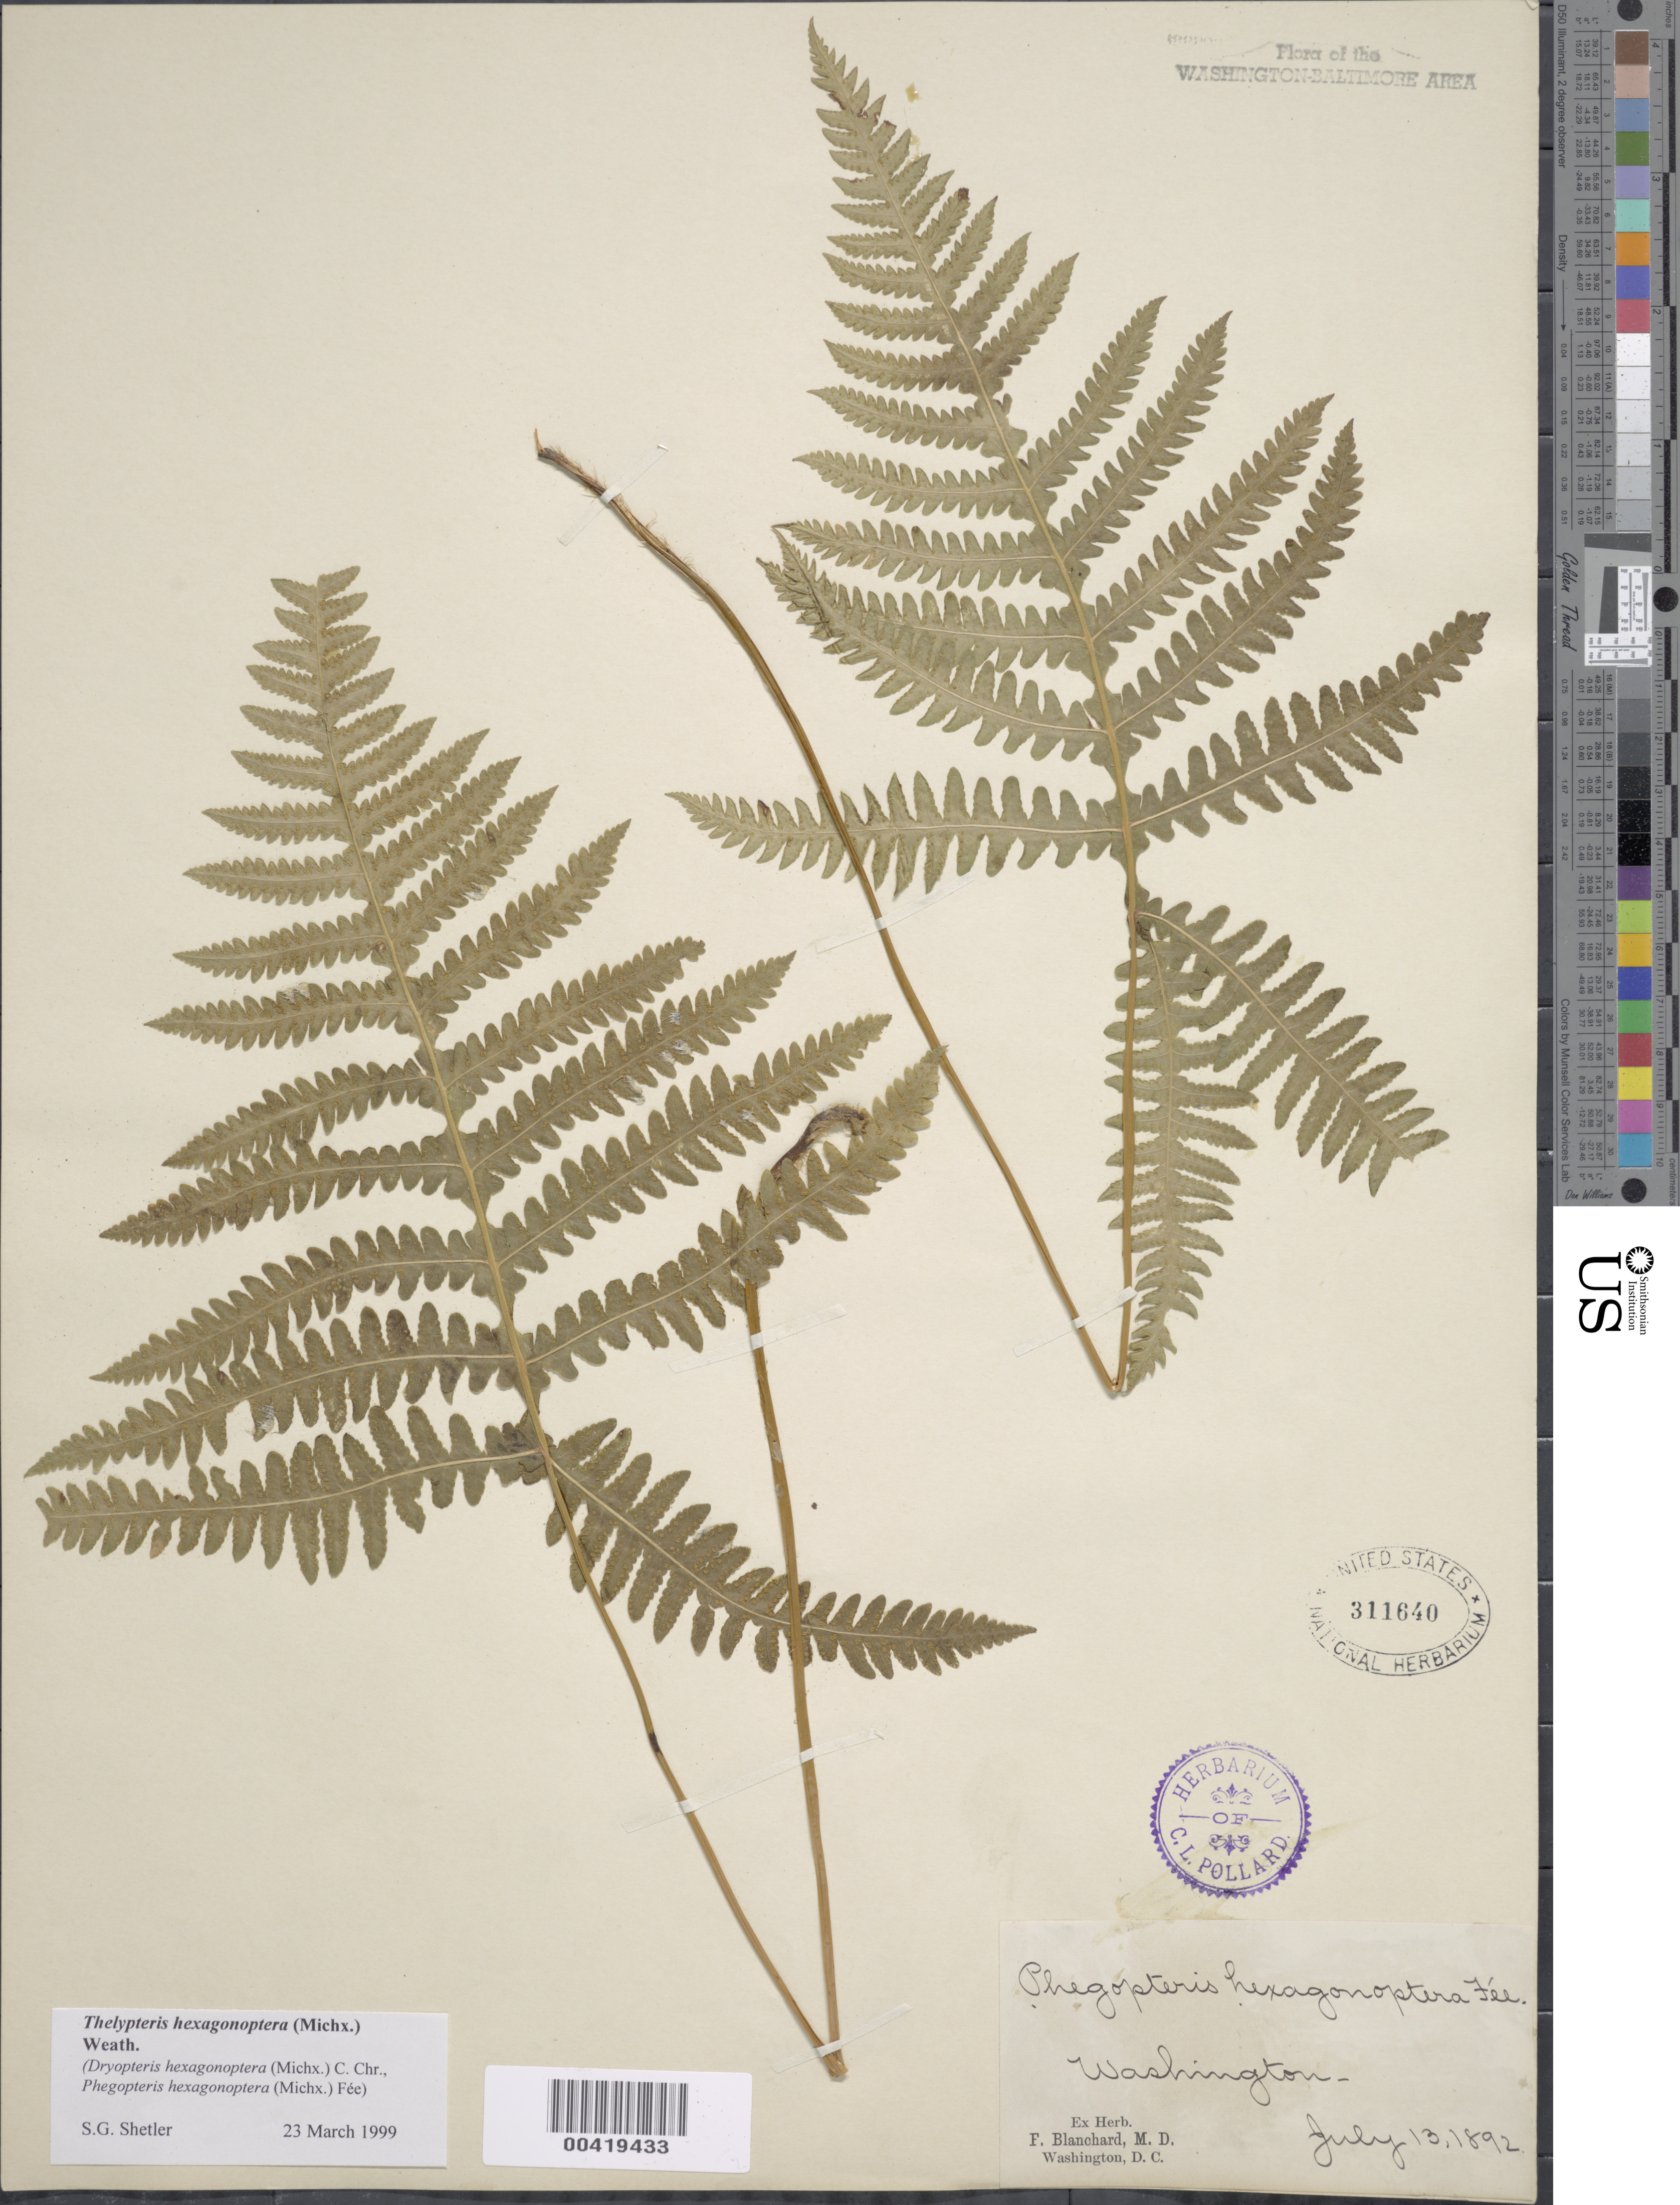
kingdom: Plantae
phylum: Tracheophyta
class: Polypodiopsida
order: Polypodiales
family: Thelypteridaceae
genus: Phegopteris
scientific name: Phegopteris hexagonoptera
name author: (Michx.) Fée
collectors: F. Blanchard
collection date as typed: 13 Jul 1892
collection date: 1892-07-13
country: United States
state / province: District of Columbia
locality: Washington DC Area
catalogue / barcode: US 311640